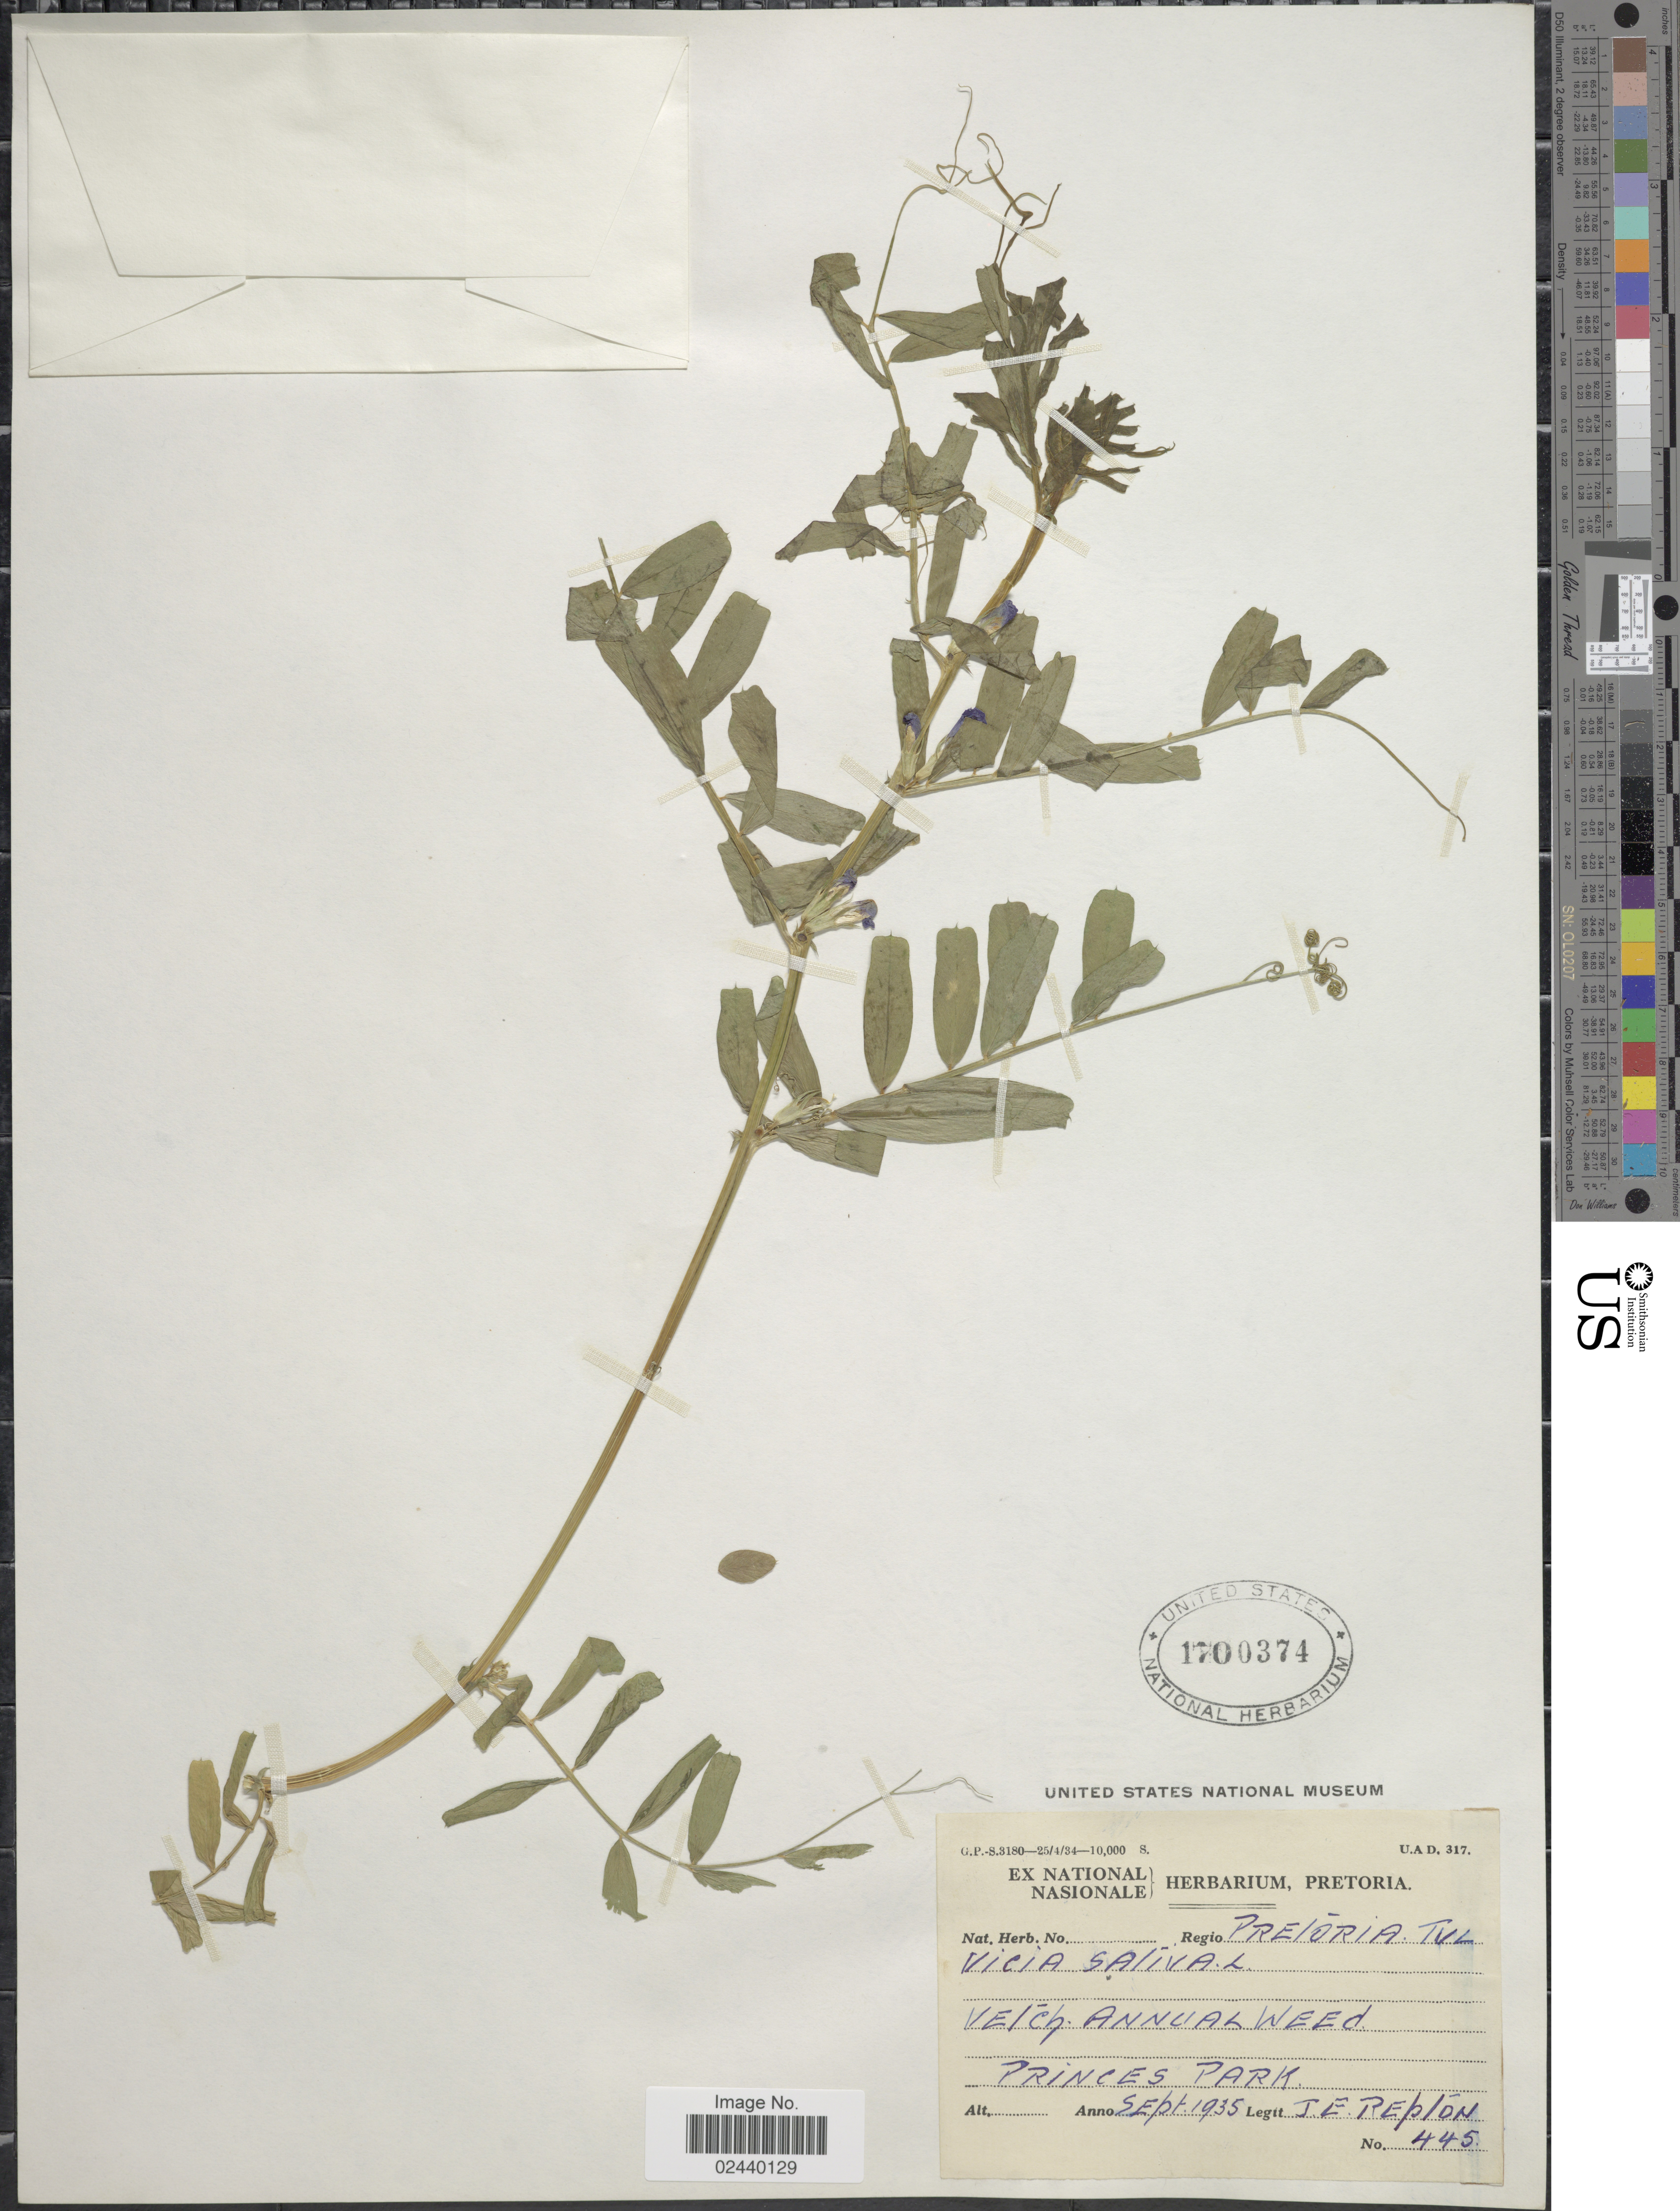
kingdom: Plantae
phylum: Tracheophyta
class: Magnoliopsida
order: Fabales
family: Fabaceae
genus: Vicia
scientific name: Vicia sativa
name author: L.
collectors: J. Replón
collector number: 445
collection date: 1935-09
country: South Africa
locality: Regio Pretoria TVL., Velch Annual Weed, Princes Park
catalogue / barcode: US 1700374